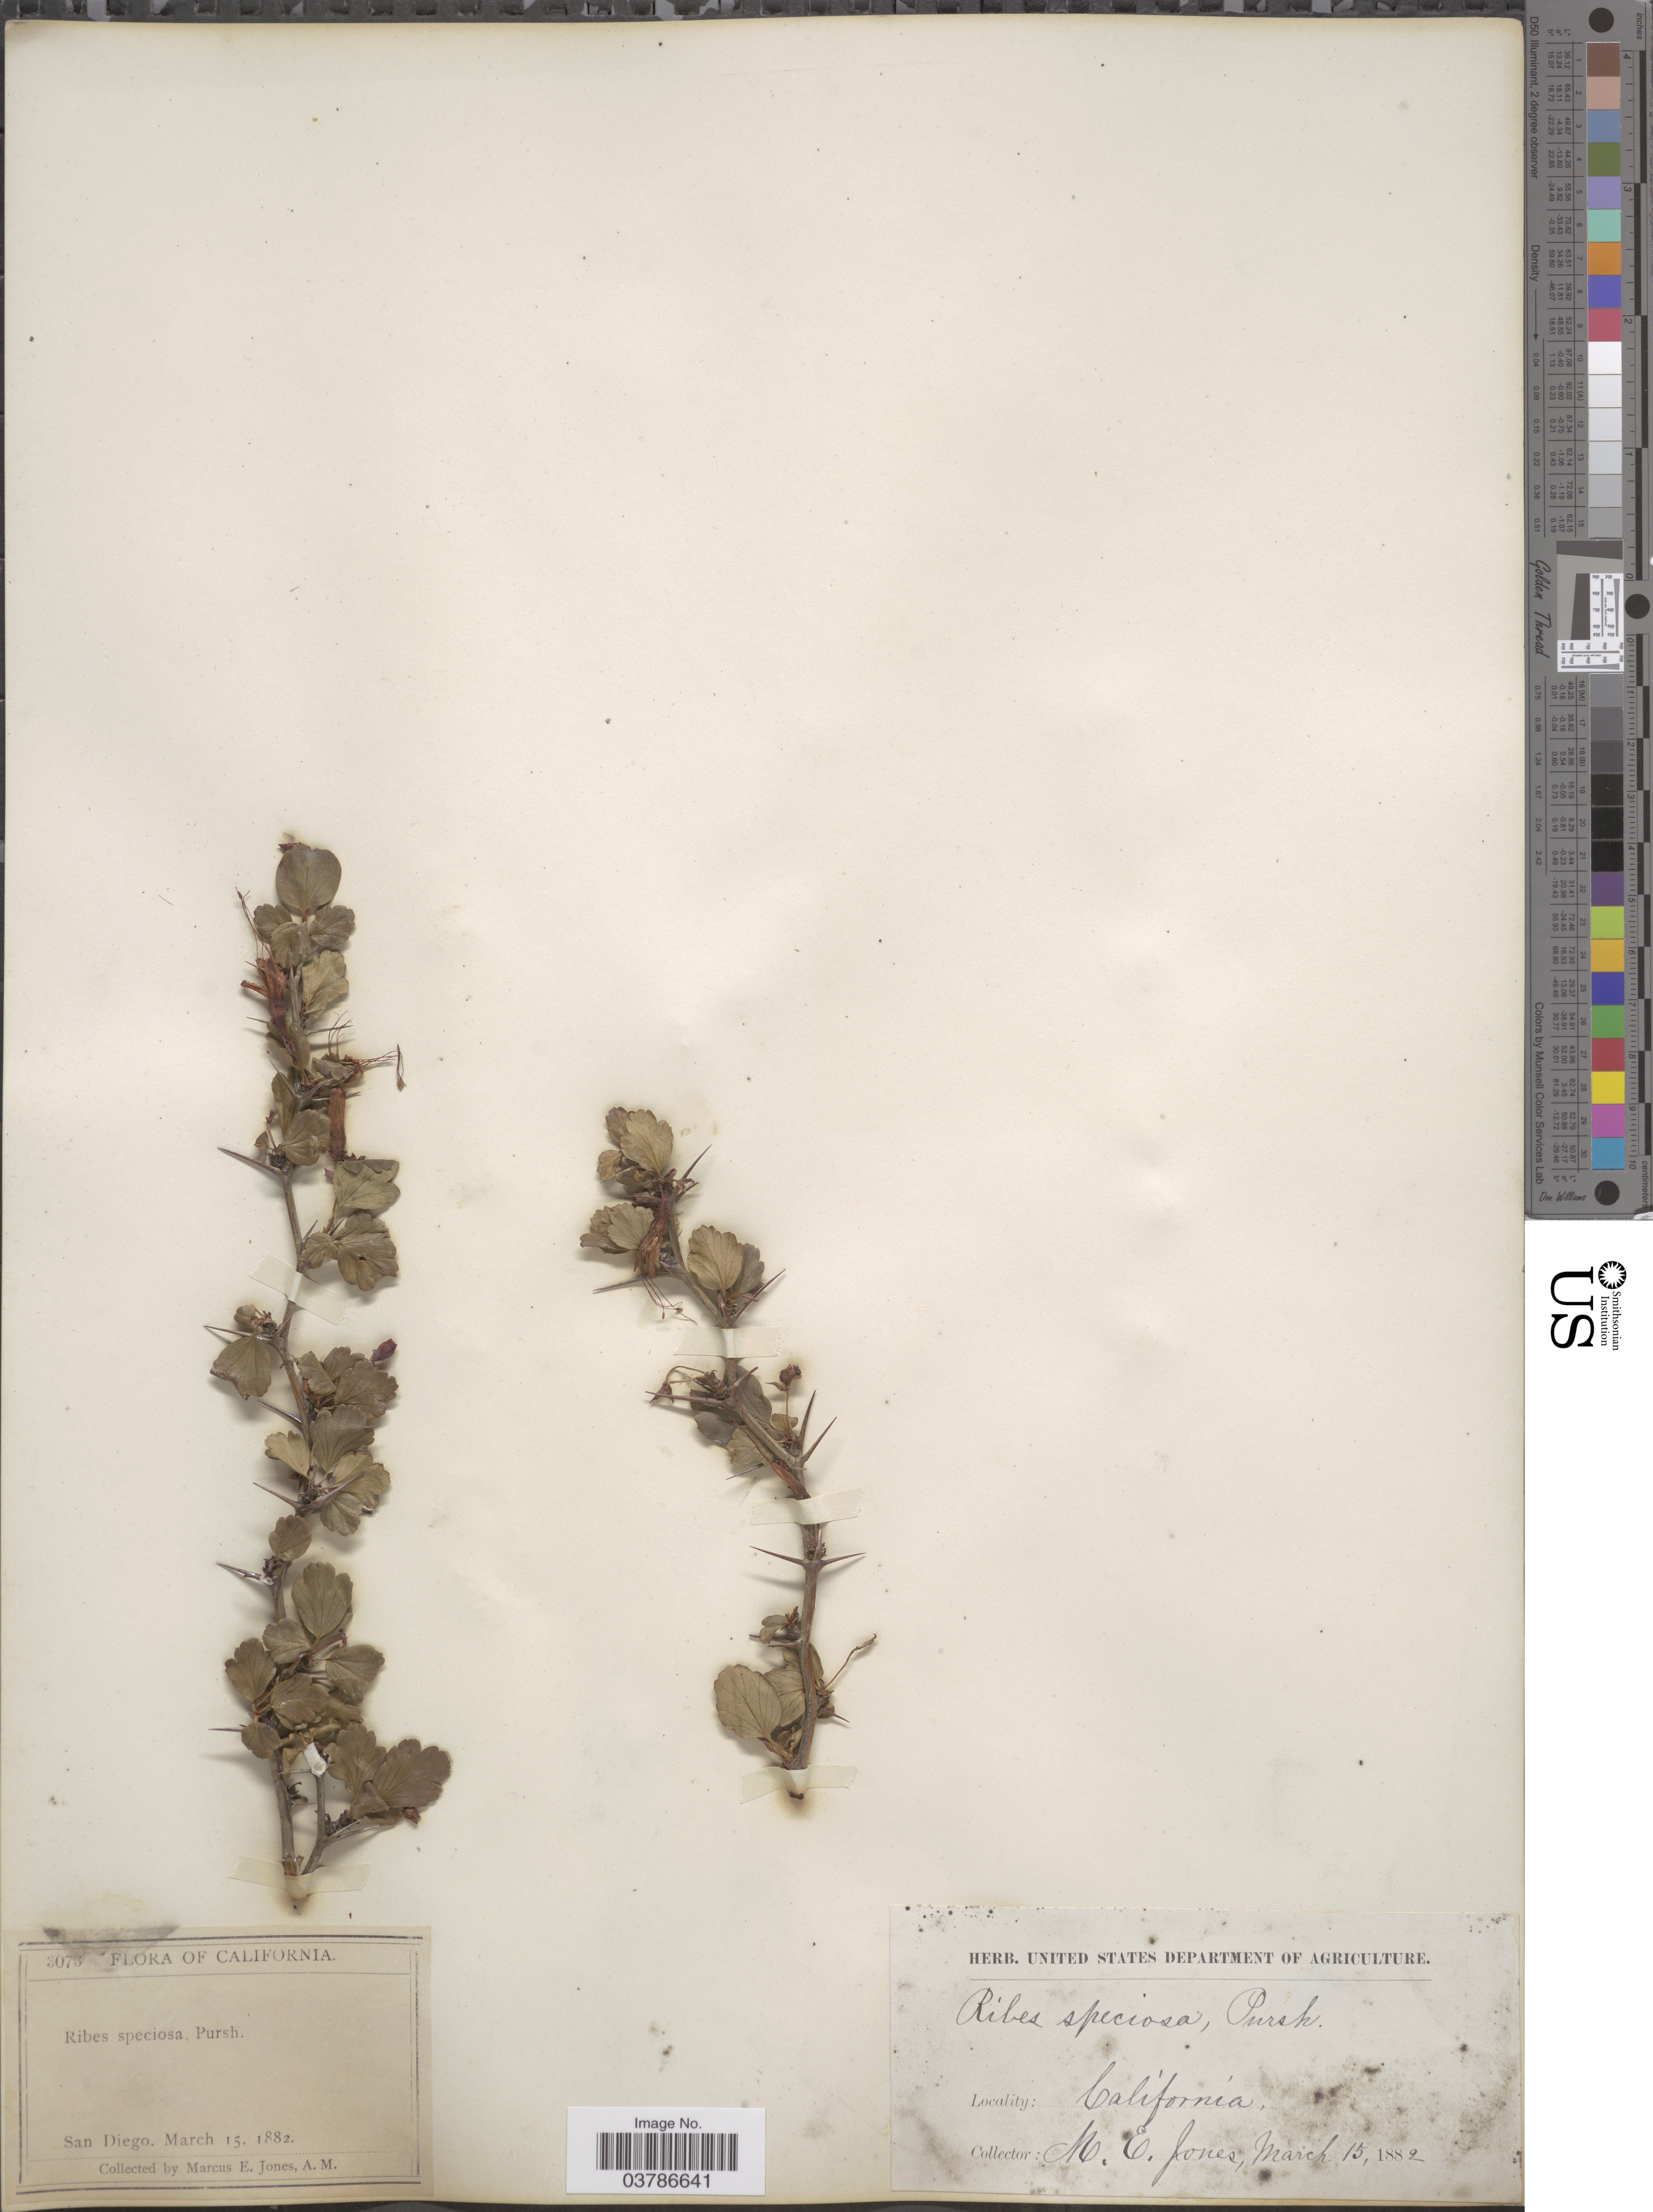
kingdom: Plantae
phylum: Tracheophyta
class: Magnoliopsida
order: Saxifragales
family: Grossulariaceae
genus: Ribes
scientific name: Ribes speciosum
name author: Pursh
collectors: M. E. Jones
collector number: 3073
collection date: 1882-03-15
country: United States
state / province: California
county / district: San Diego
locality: San Diego.